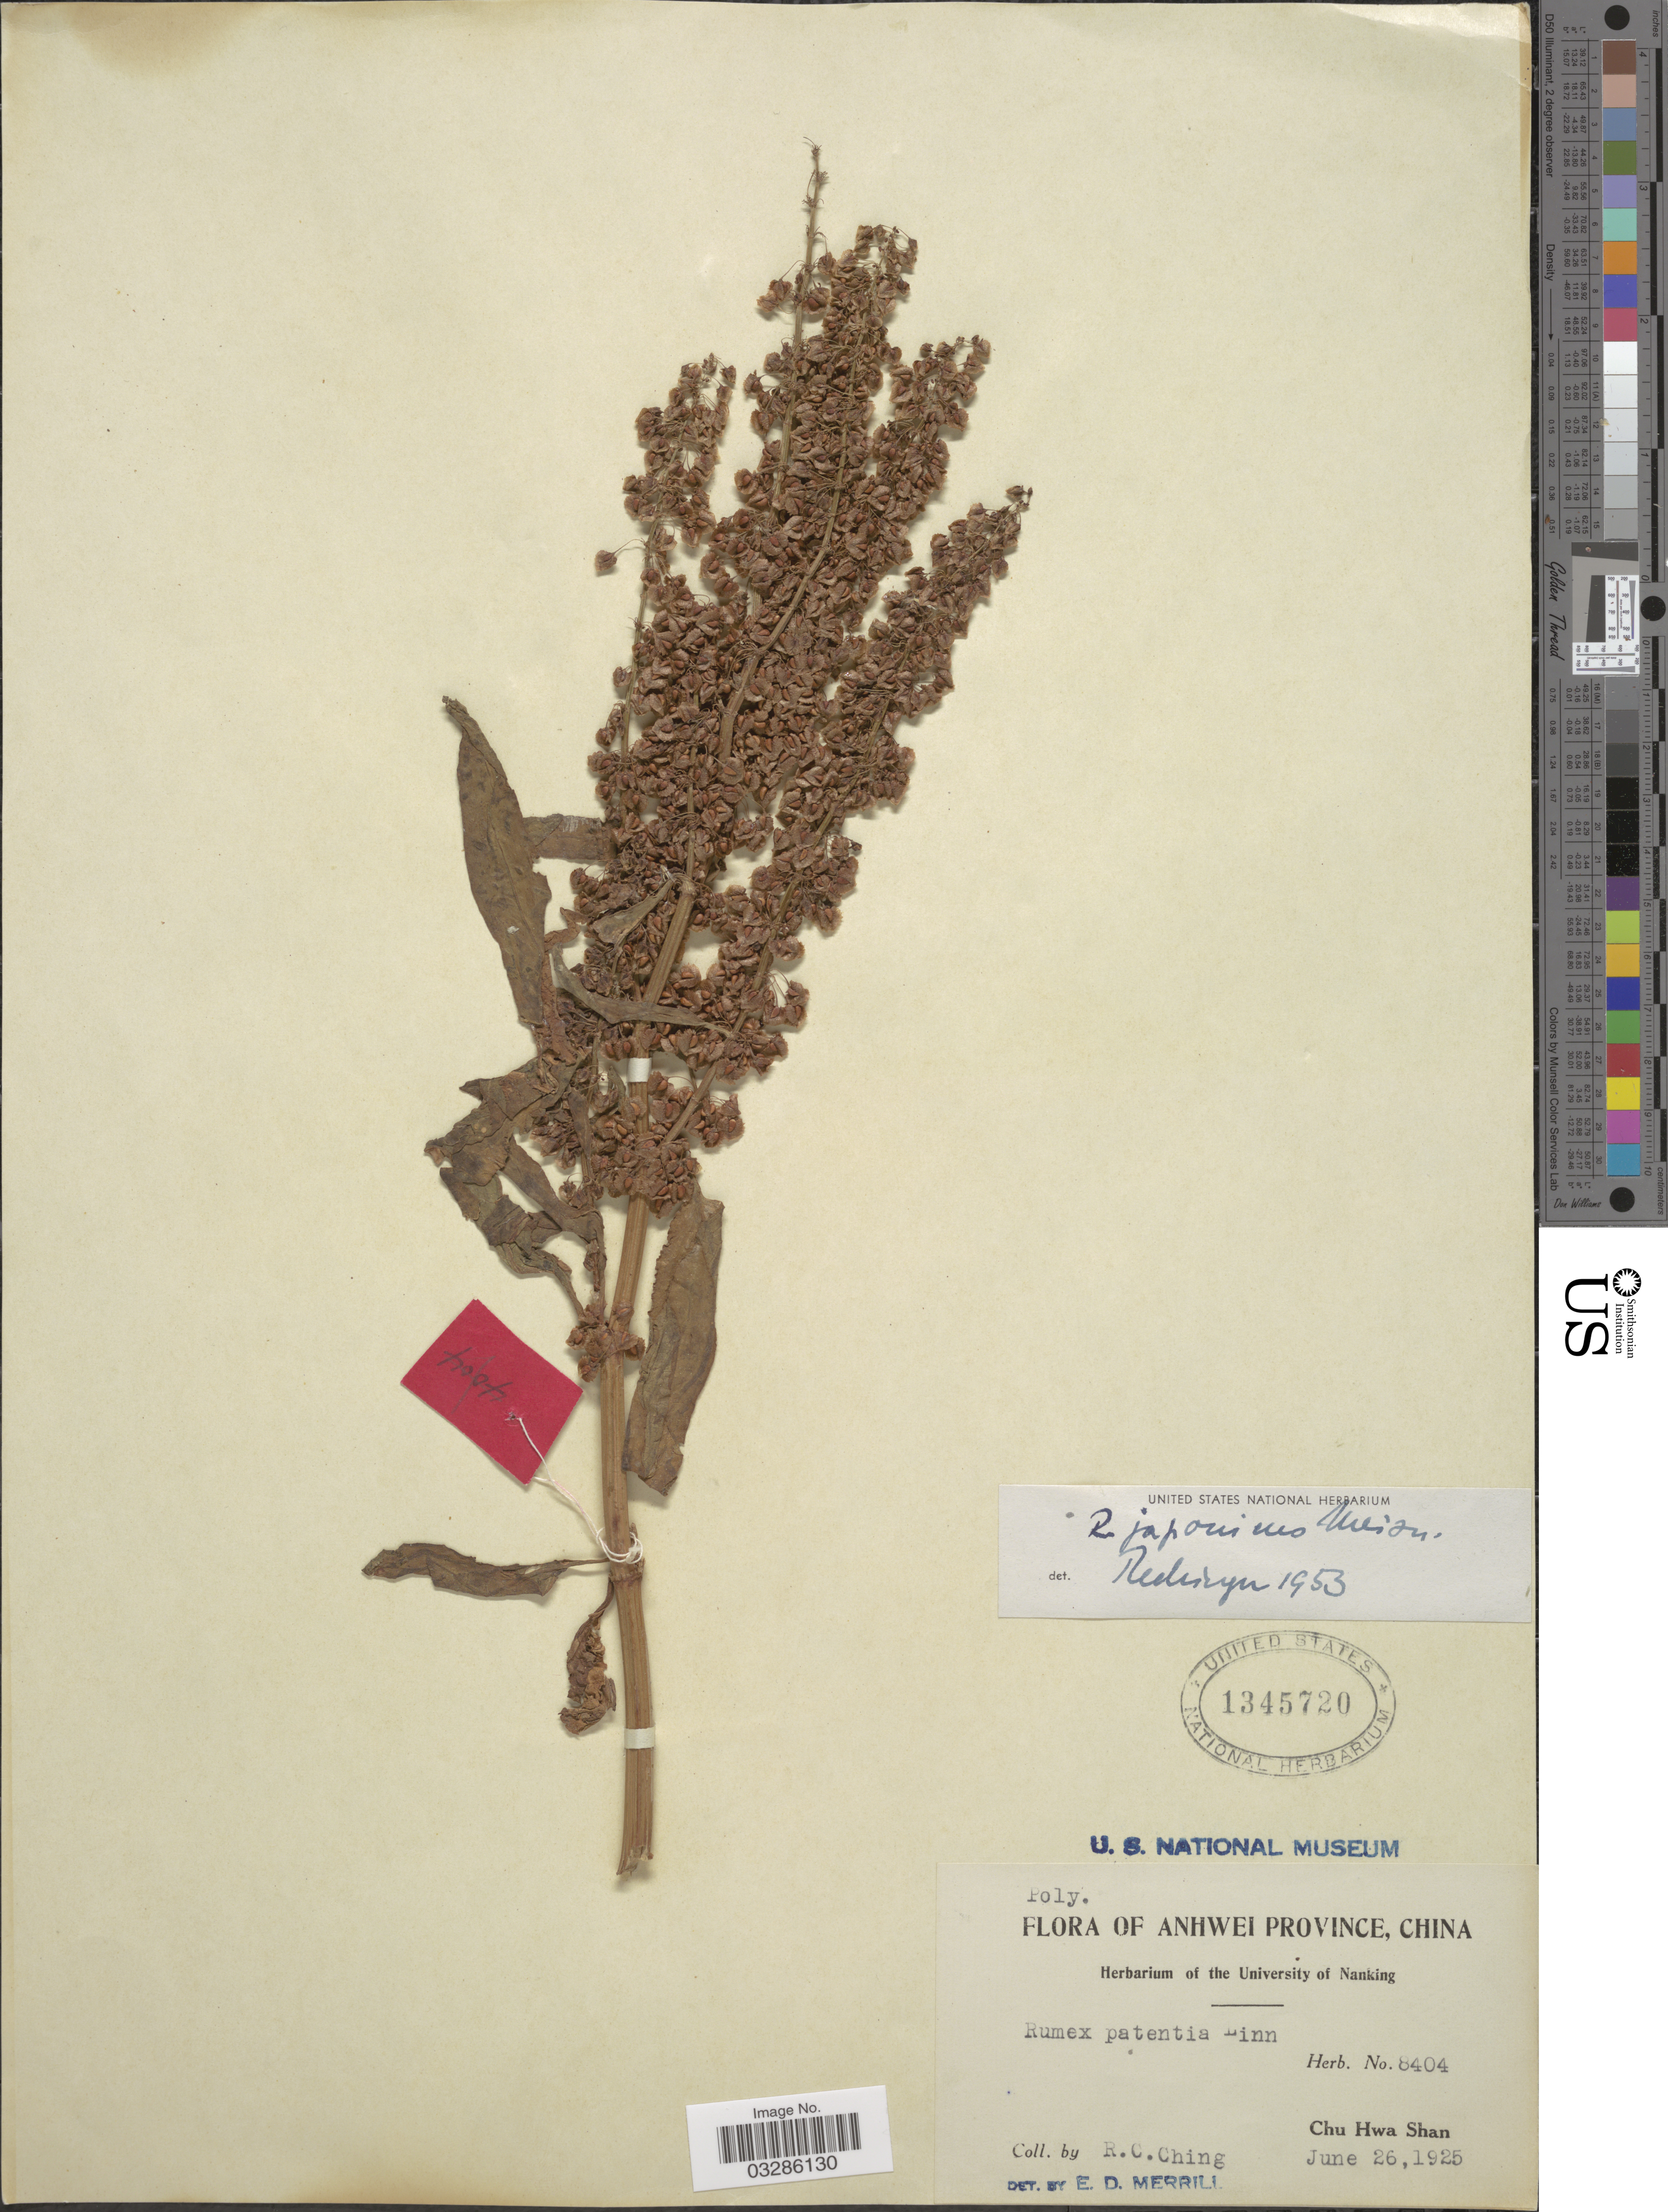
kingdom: Plantae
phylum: Tracheophyta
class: Magnoliopsida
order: Caryophyllales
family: Polygonaceae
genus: Rumex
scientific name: Rumex japonicus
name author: Houtt.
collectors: R. C. Ching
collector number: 8404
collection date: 1925-06-26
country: China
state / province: Anhui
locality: Anhwei Province. Chu Hwa Shan.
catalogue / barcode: US 1345720